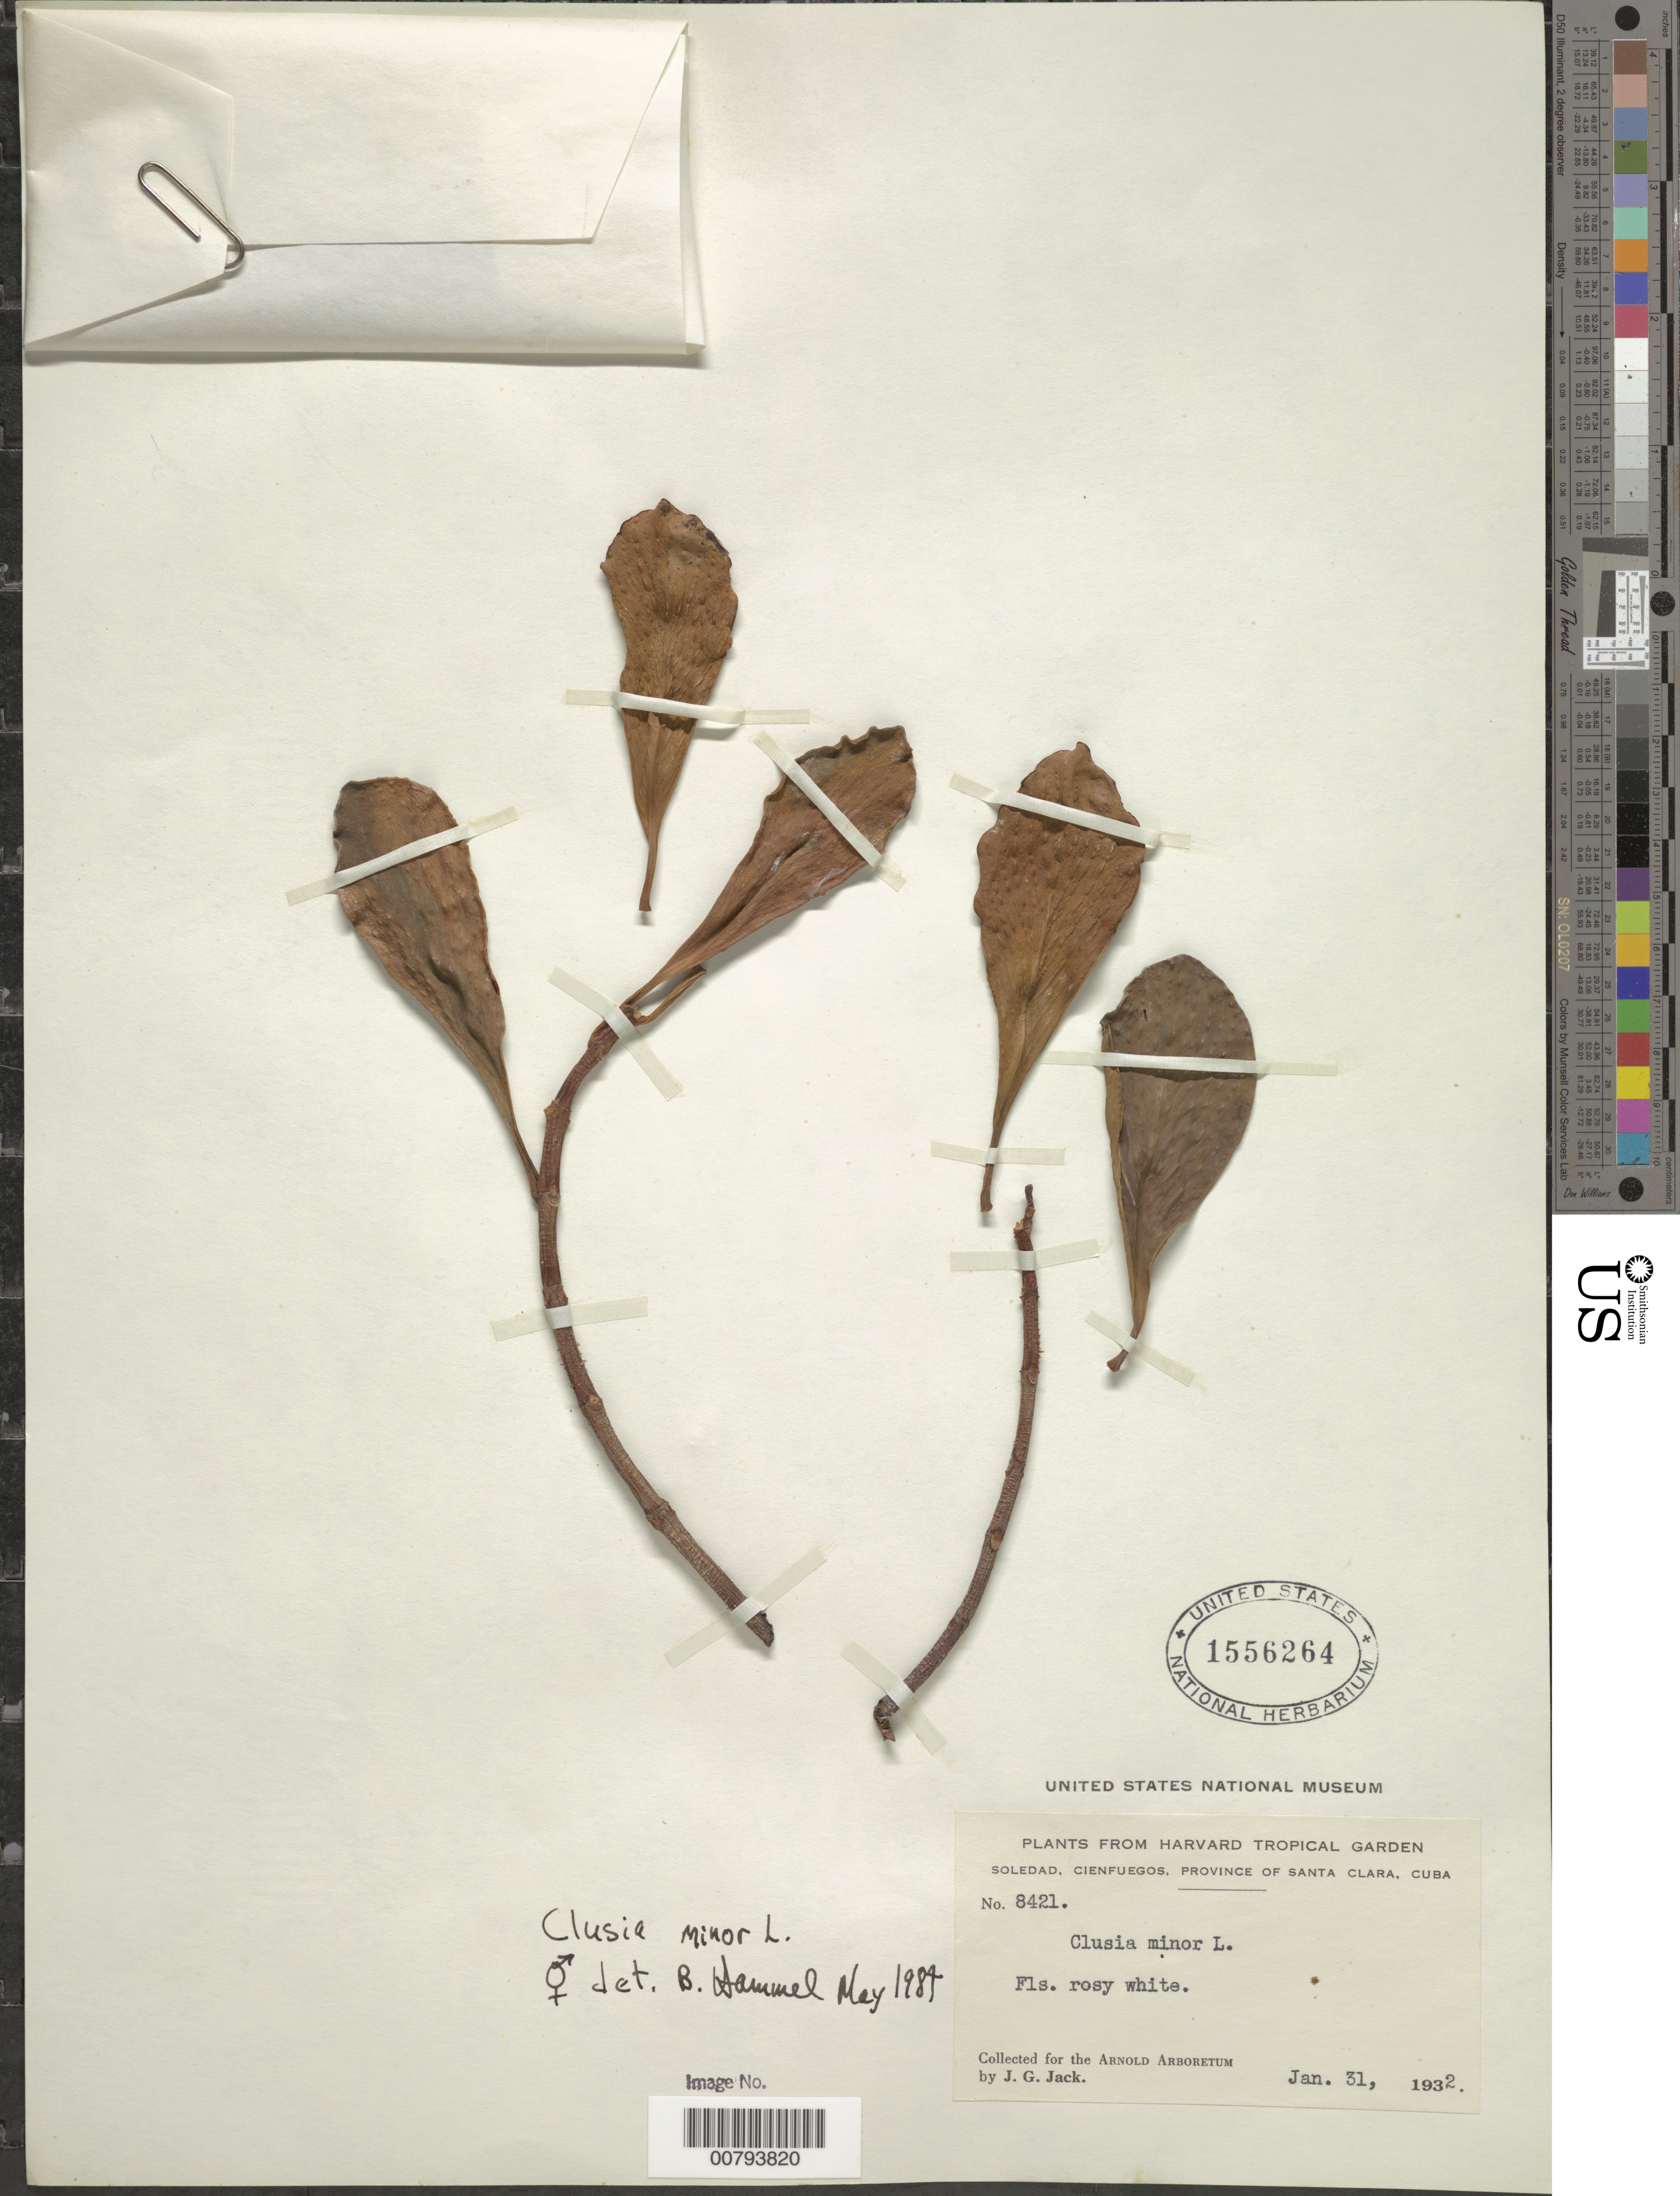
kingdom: Plantae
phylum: Tracheophyta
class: Magnoliopsida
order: Malpighiales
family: Clusiaceae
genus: Clusia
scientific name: Clusia minor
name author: L.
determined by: Hammel, Barry E., (MO), Missouri Botanical Garden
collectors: J. G. Jack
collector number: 8421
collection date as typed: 31 Jan 1932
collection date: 1932-01-31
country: Cuba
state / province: Santa Clara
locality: Soledad, Cienfuegos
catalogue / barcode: US 1556264